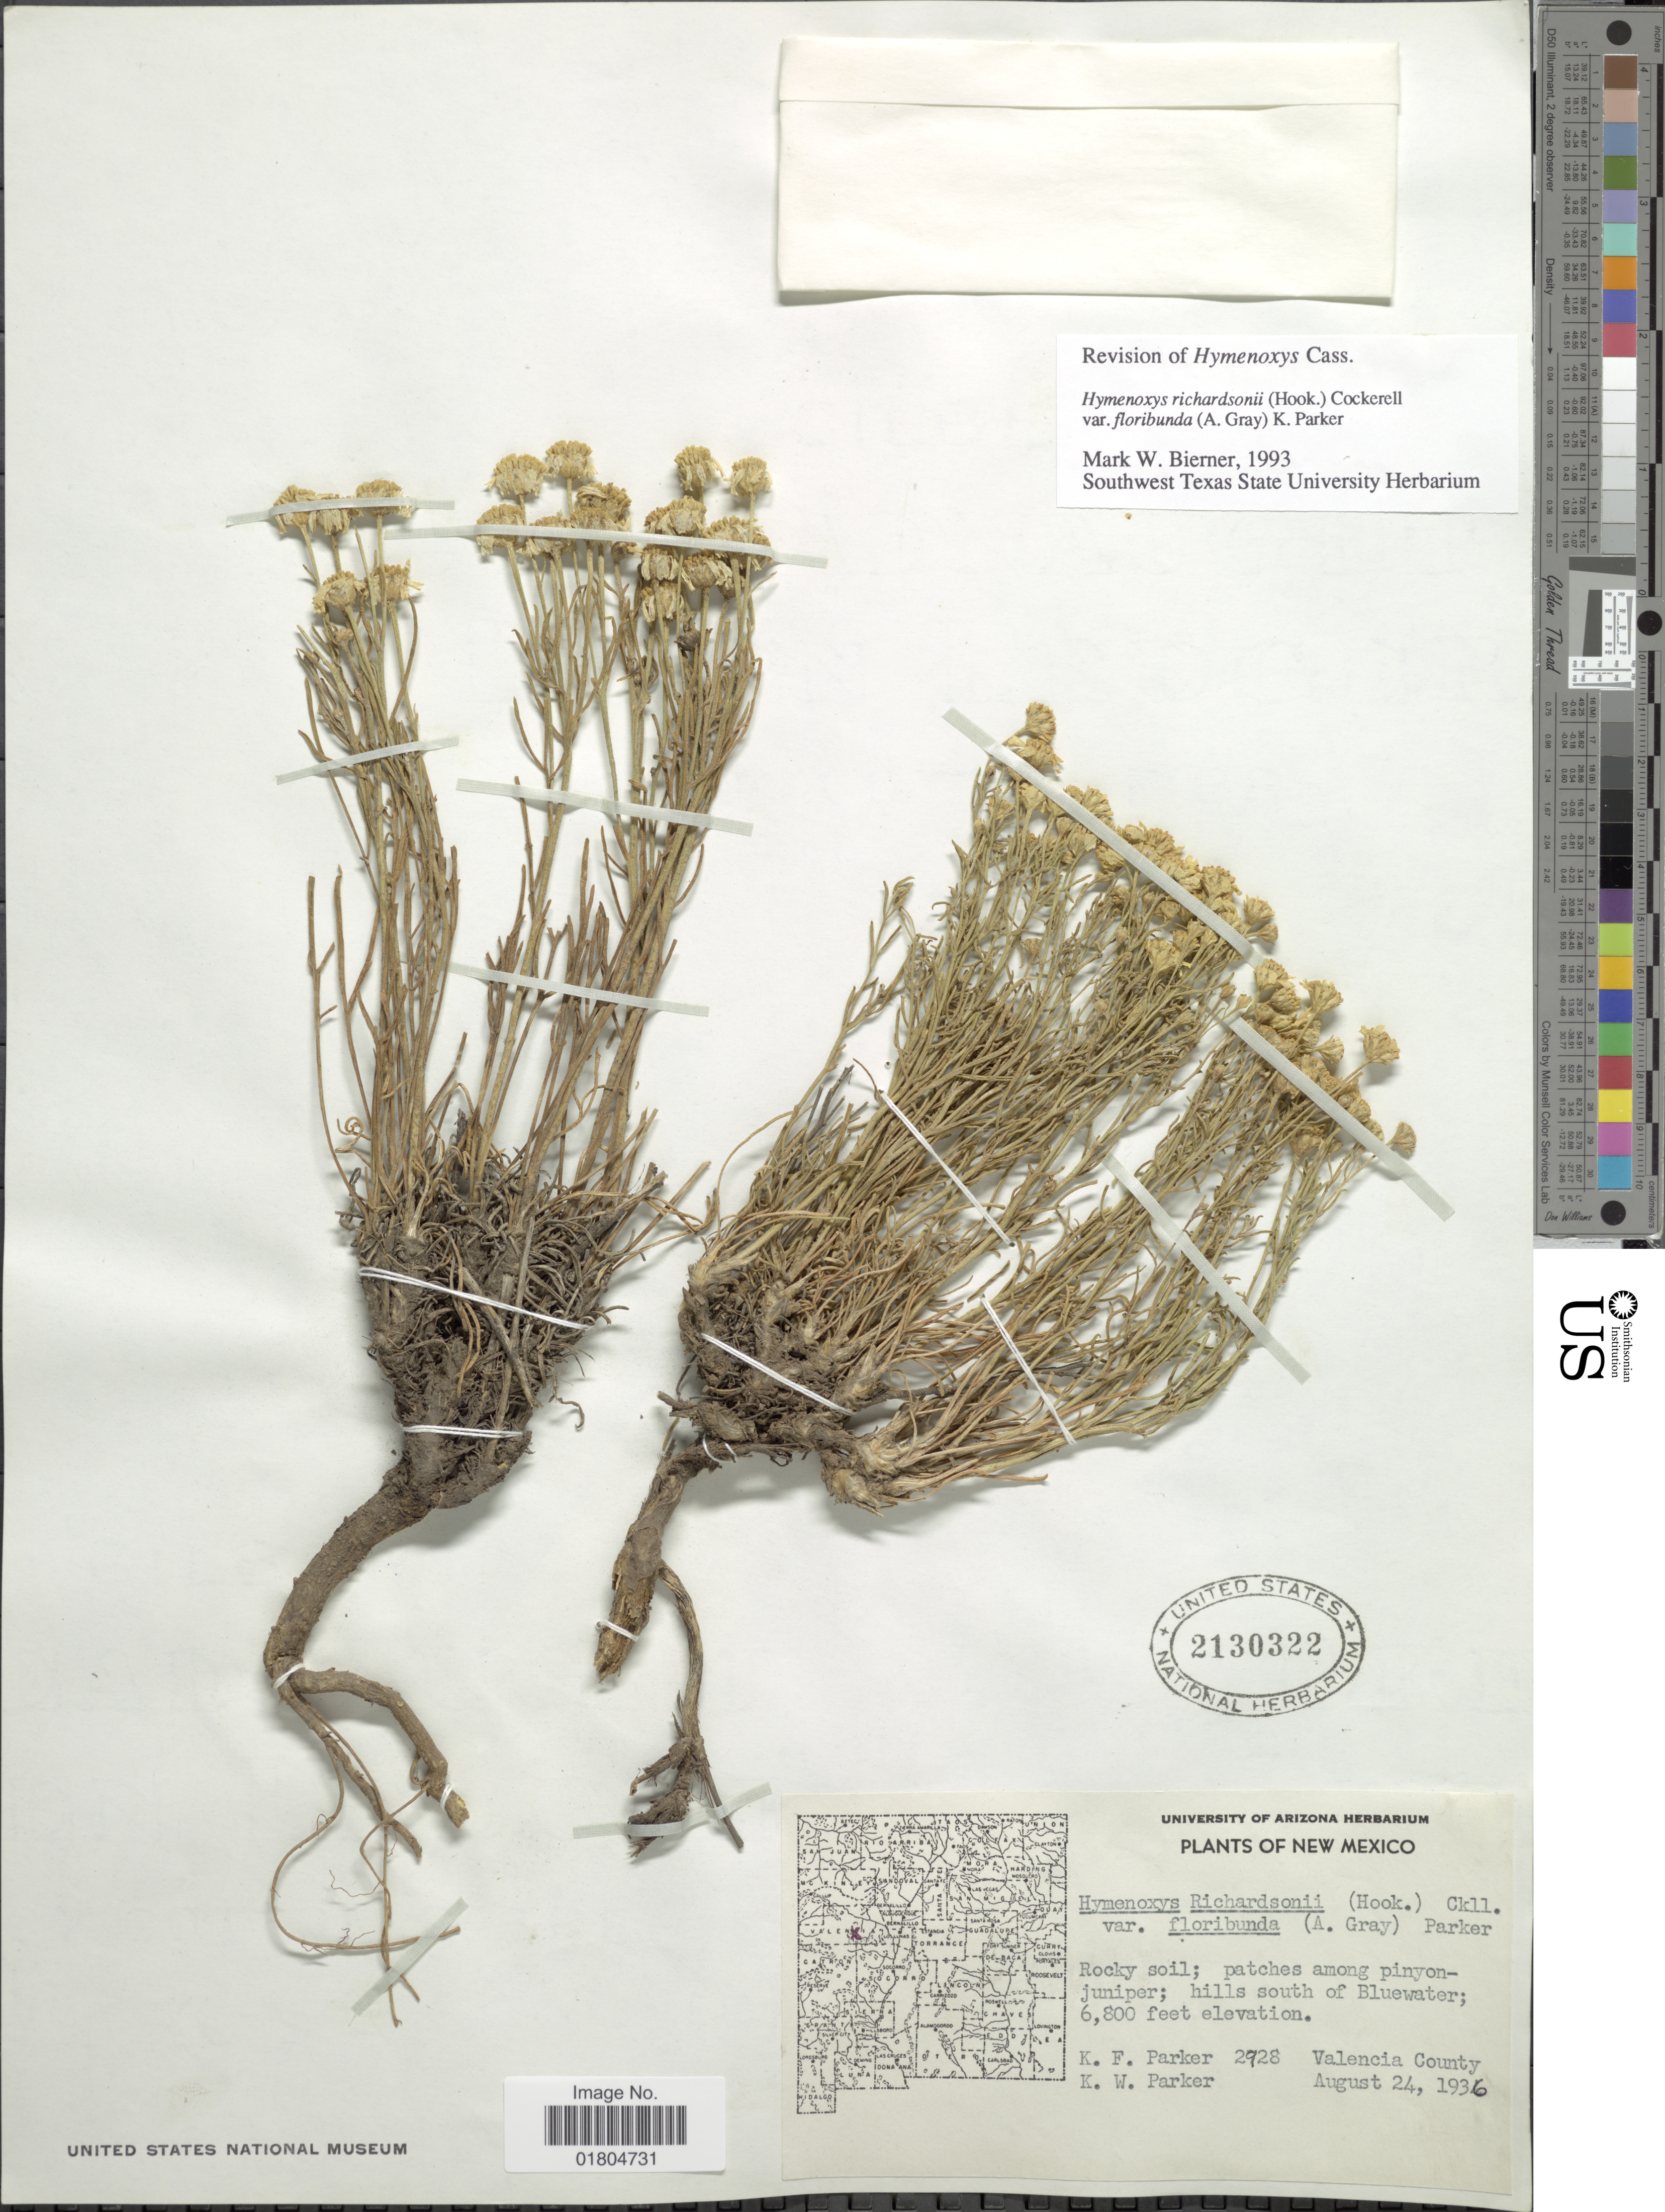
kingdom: Plantae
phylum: Tracheophyta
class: Magnoliopsida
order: Asterales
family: Asteraceae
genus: Hymenoxys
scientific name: Hymenoxys richardsonii var. floribunda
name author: (A. Gray) K.F. Parker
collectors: K. F. Parker & K. Parker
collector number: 2928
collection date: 1936-08-24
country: United States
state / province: New Mexico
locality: Hills south of Bluewater; Valencia County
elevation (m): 2073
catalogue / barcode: US 2130322